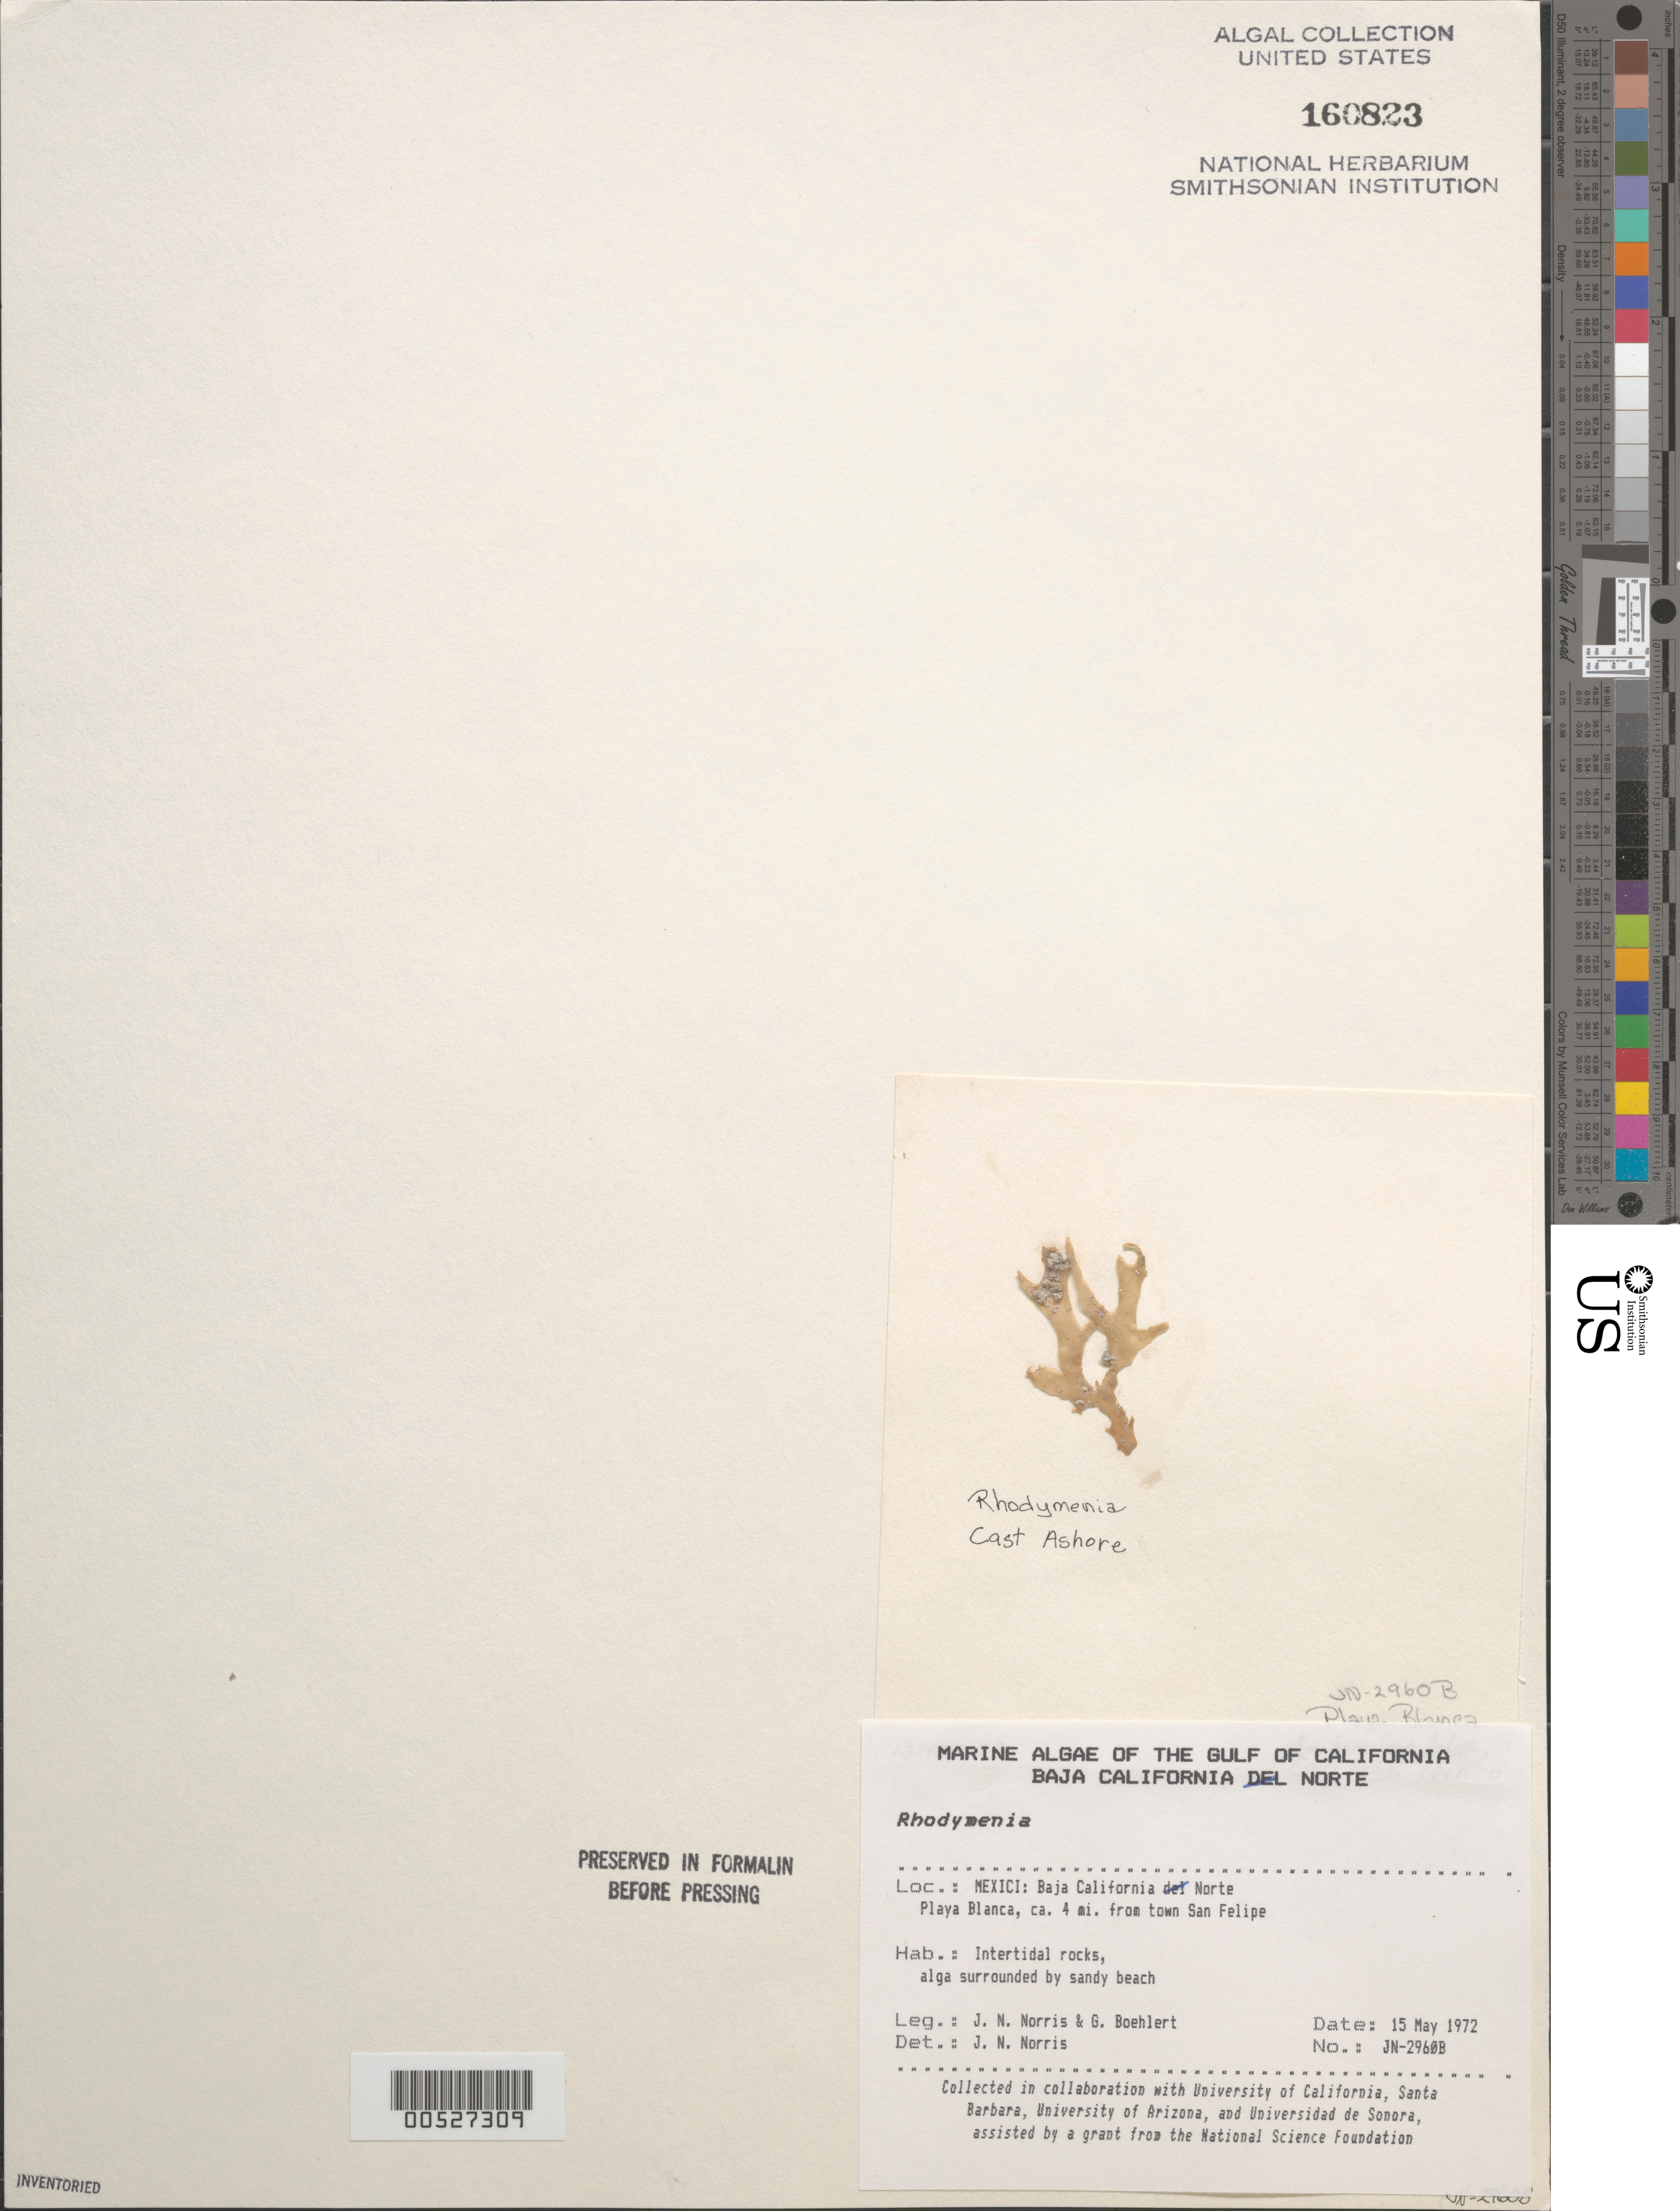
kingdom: Plantae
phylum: Rhodophyta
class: Florideophyceae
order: Rhodymeniales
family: Rhodymeniaceae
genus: Rhodymenia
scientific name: Rhodymenia sp.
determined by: Norris, James N.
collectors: J. N. Norris & G. Boehlert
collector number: JN-2960b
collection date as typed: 15 May 1972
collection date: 1972-05-15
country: Mexico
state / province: Baja California Norte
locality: Playa Blanca, ca. 4 miles from San Felipe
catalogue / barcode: US 160823